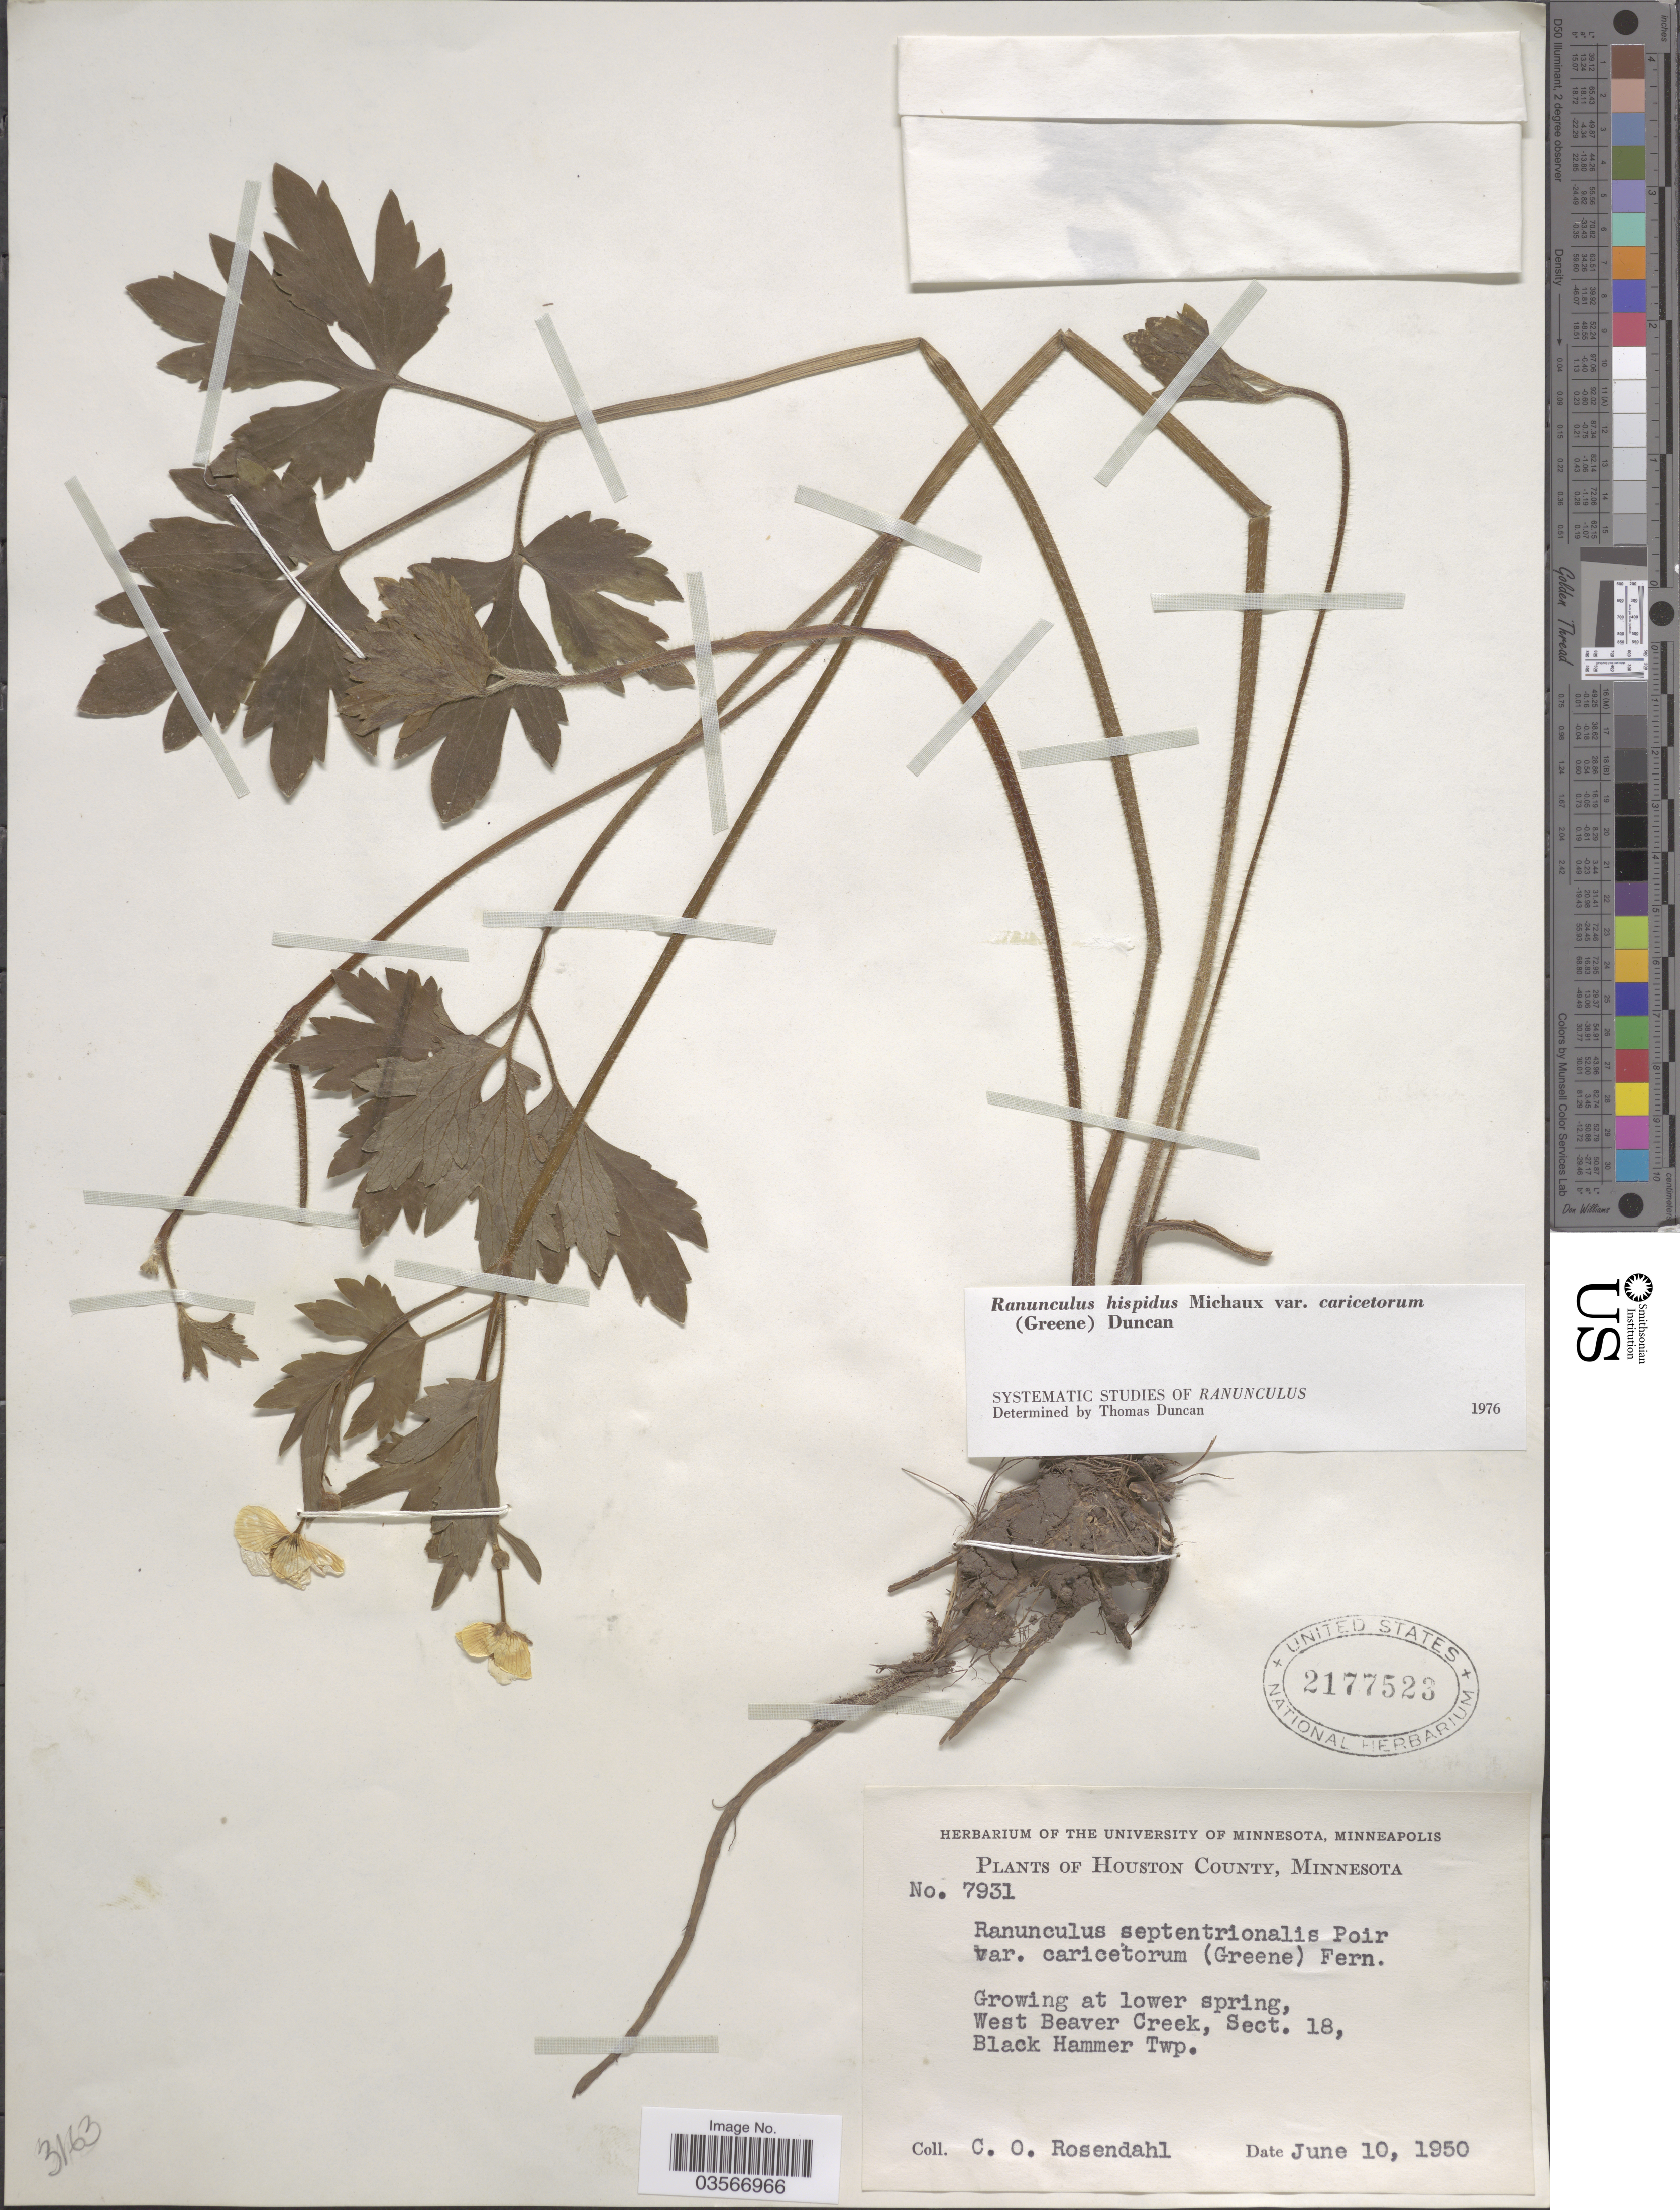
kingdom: Plantae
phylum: Tracheophyta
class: Magnoliopsida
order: Ranunculales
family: Ranunculaceae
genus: Ranunculus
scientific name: Ranunculus hispidus var. caricetorum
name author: Michx.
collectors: C. O. Rosendahl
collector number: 7931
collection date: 1950-06-10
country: United States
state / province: Minnesota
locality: Houston County. Growing at lower spring, West Beaver Creek, Sect. 18, Black Hammer Twp.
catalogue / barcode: US 2177523